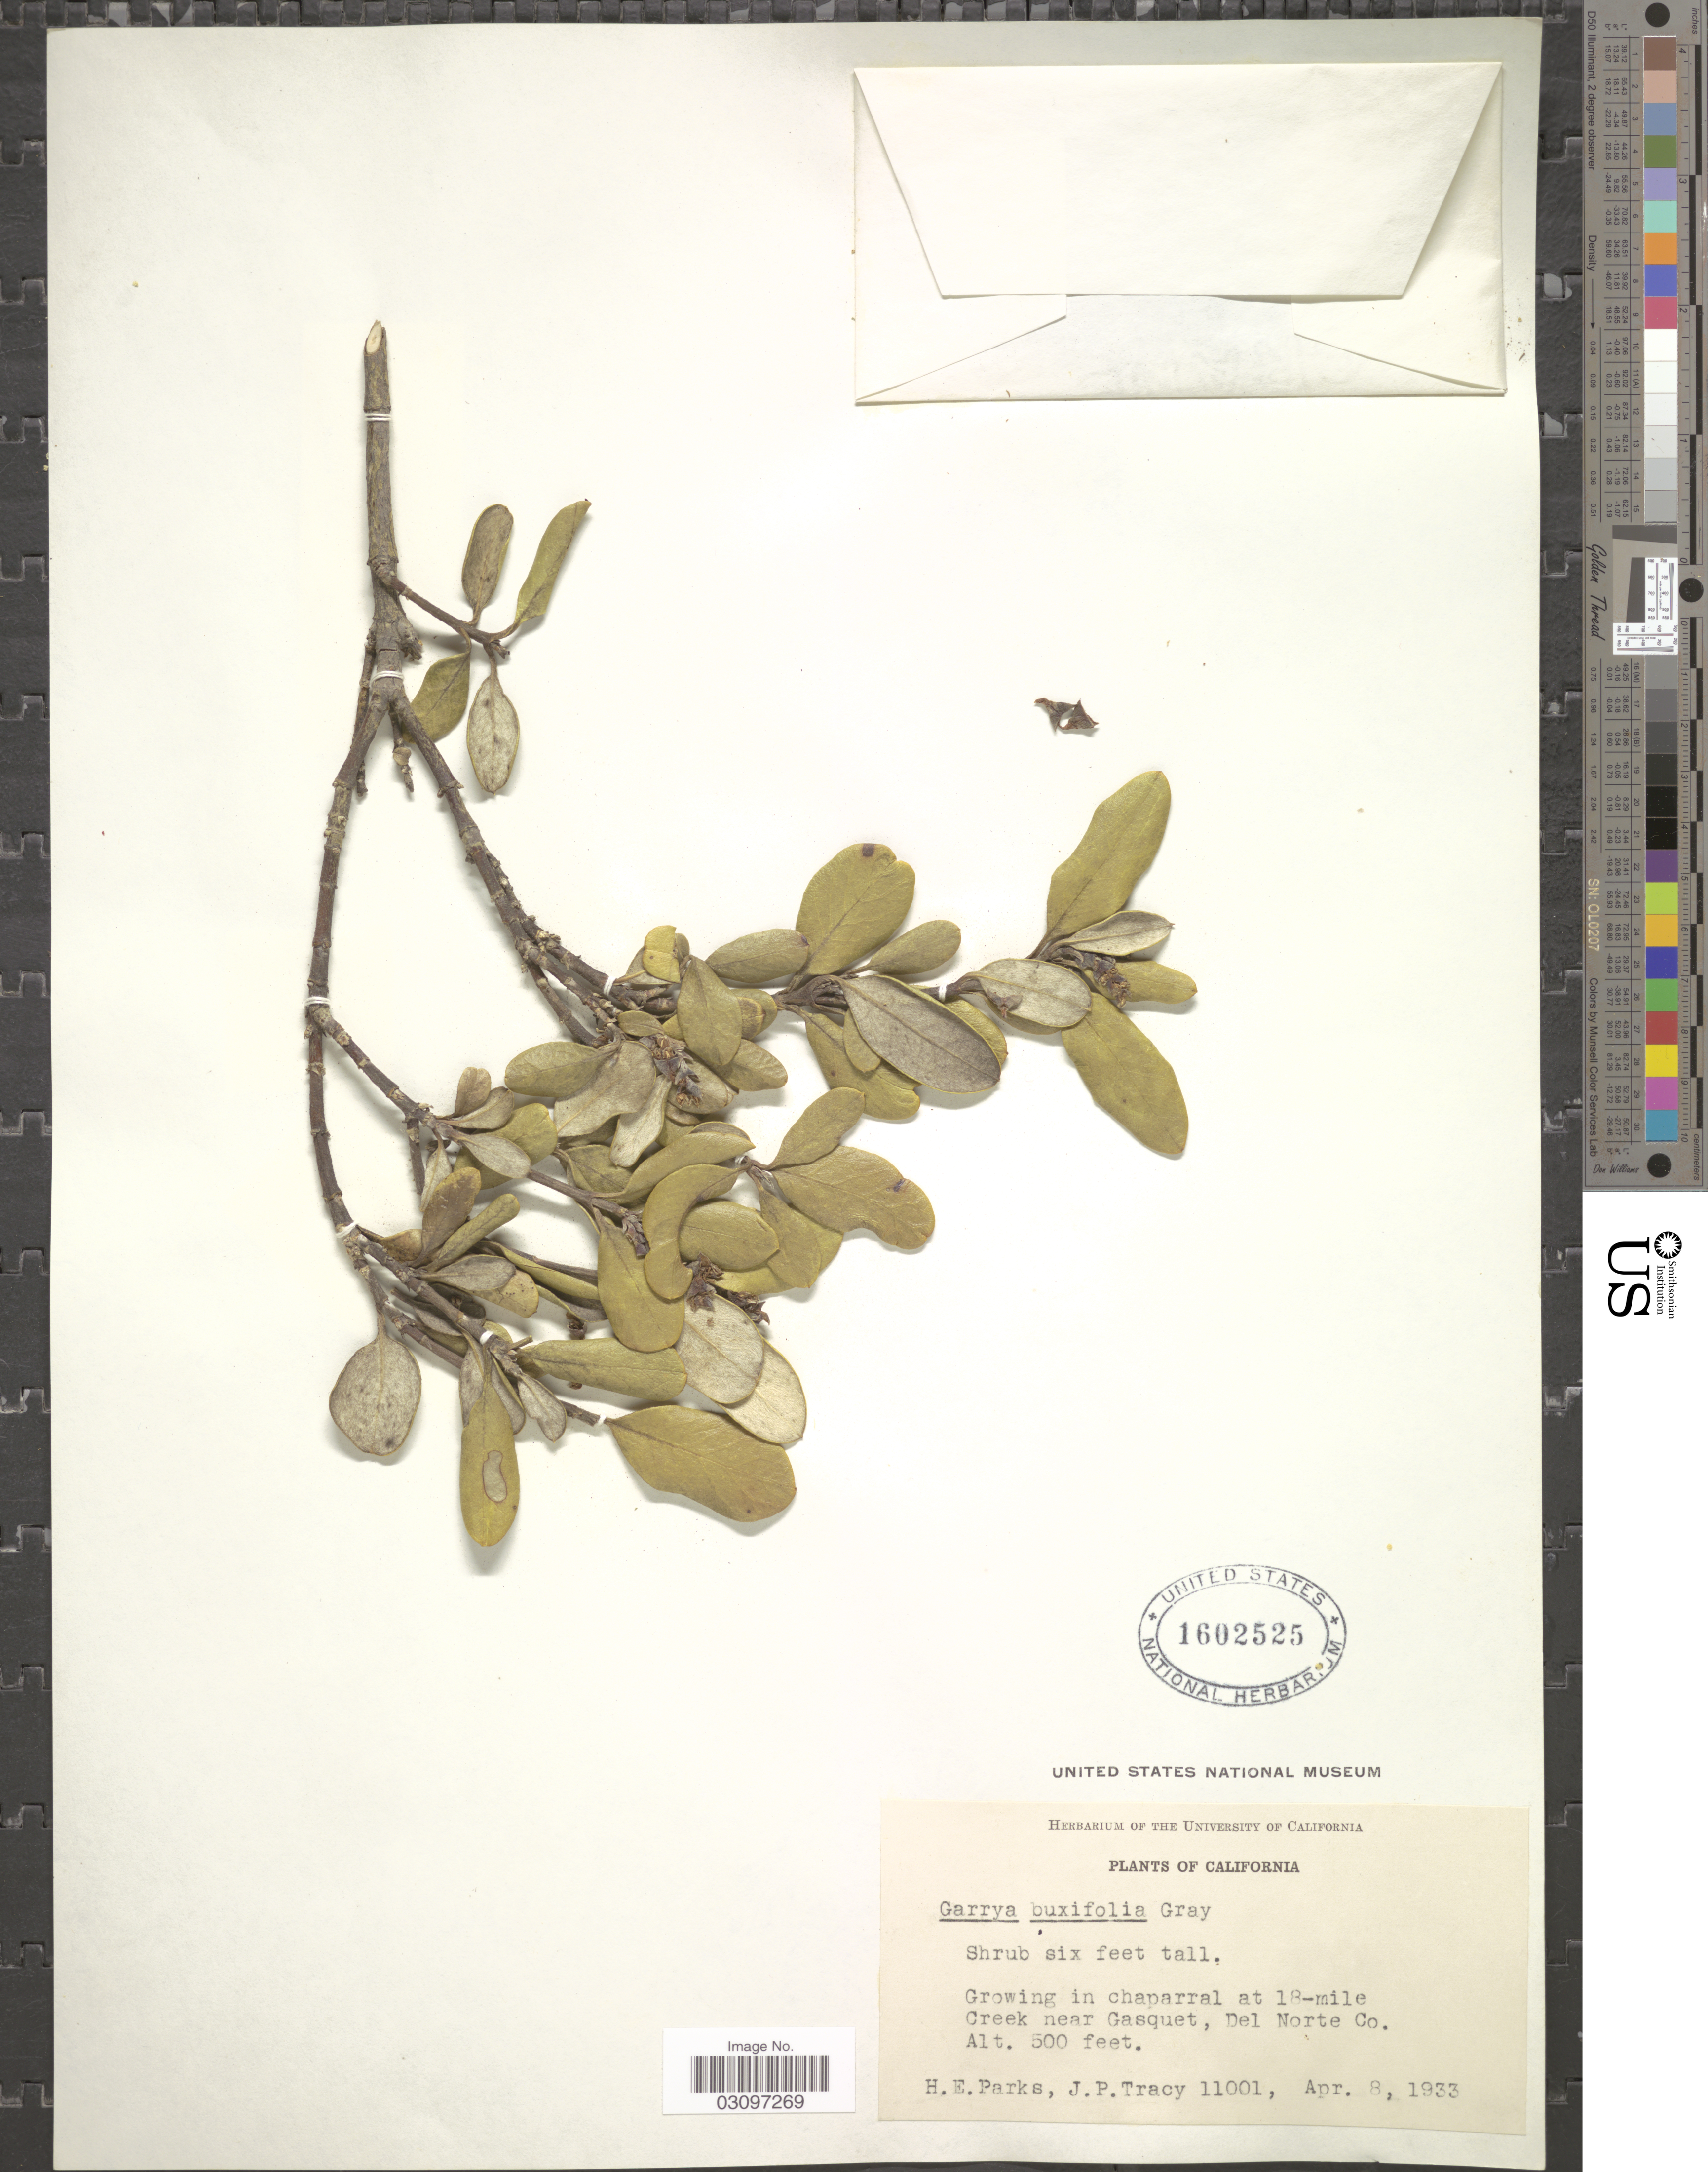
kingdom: Plantae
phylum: Tracheophyta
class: Magnoliopsida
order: Garryales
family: Garryaceae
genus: Garrya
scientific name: Garrya buxifolia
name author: A. Gray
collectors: H. E. Parks & J. Tracy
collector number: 11001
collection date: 1933-04-08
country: United States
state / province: California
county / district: Del Norte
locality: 18-mile Creek near Gasquet, Del Norte Co.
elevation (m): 152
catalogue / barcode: US 1602525